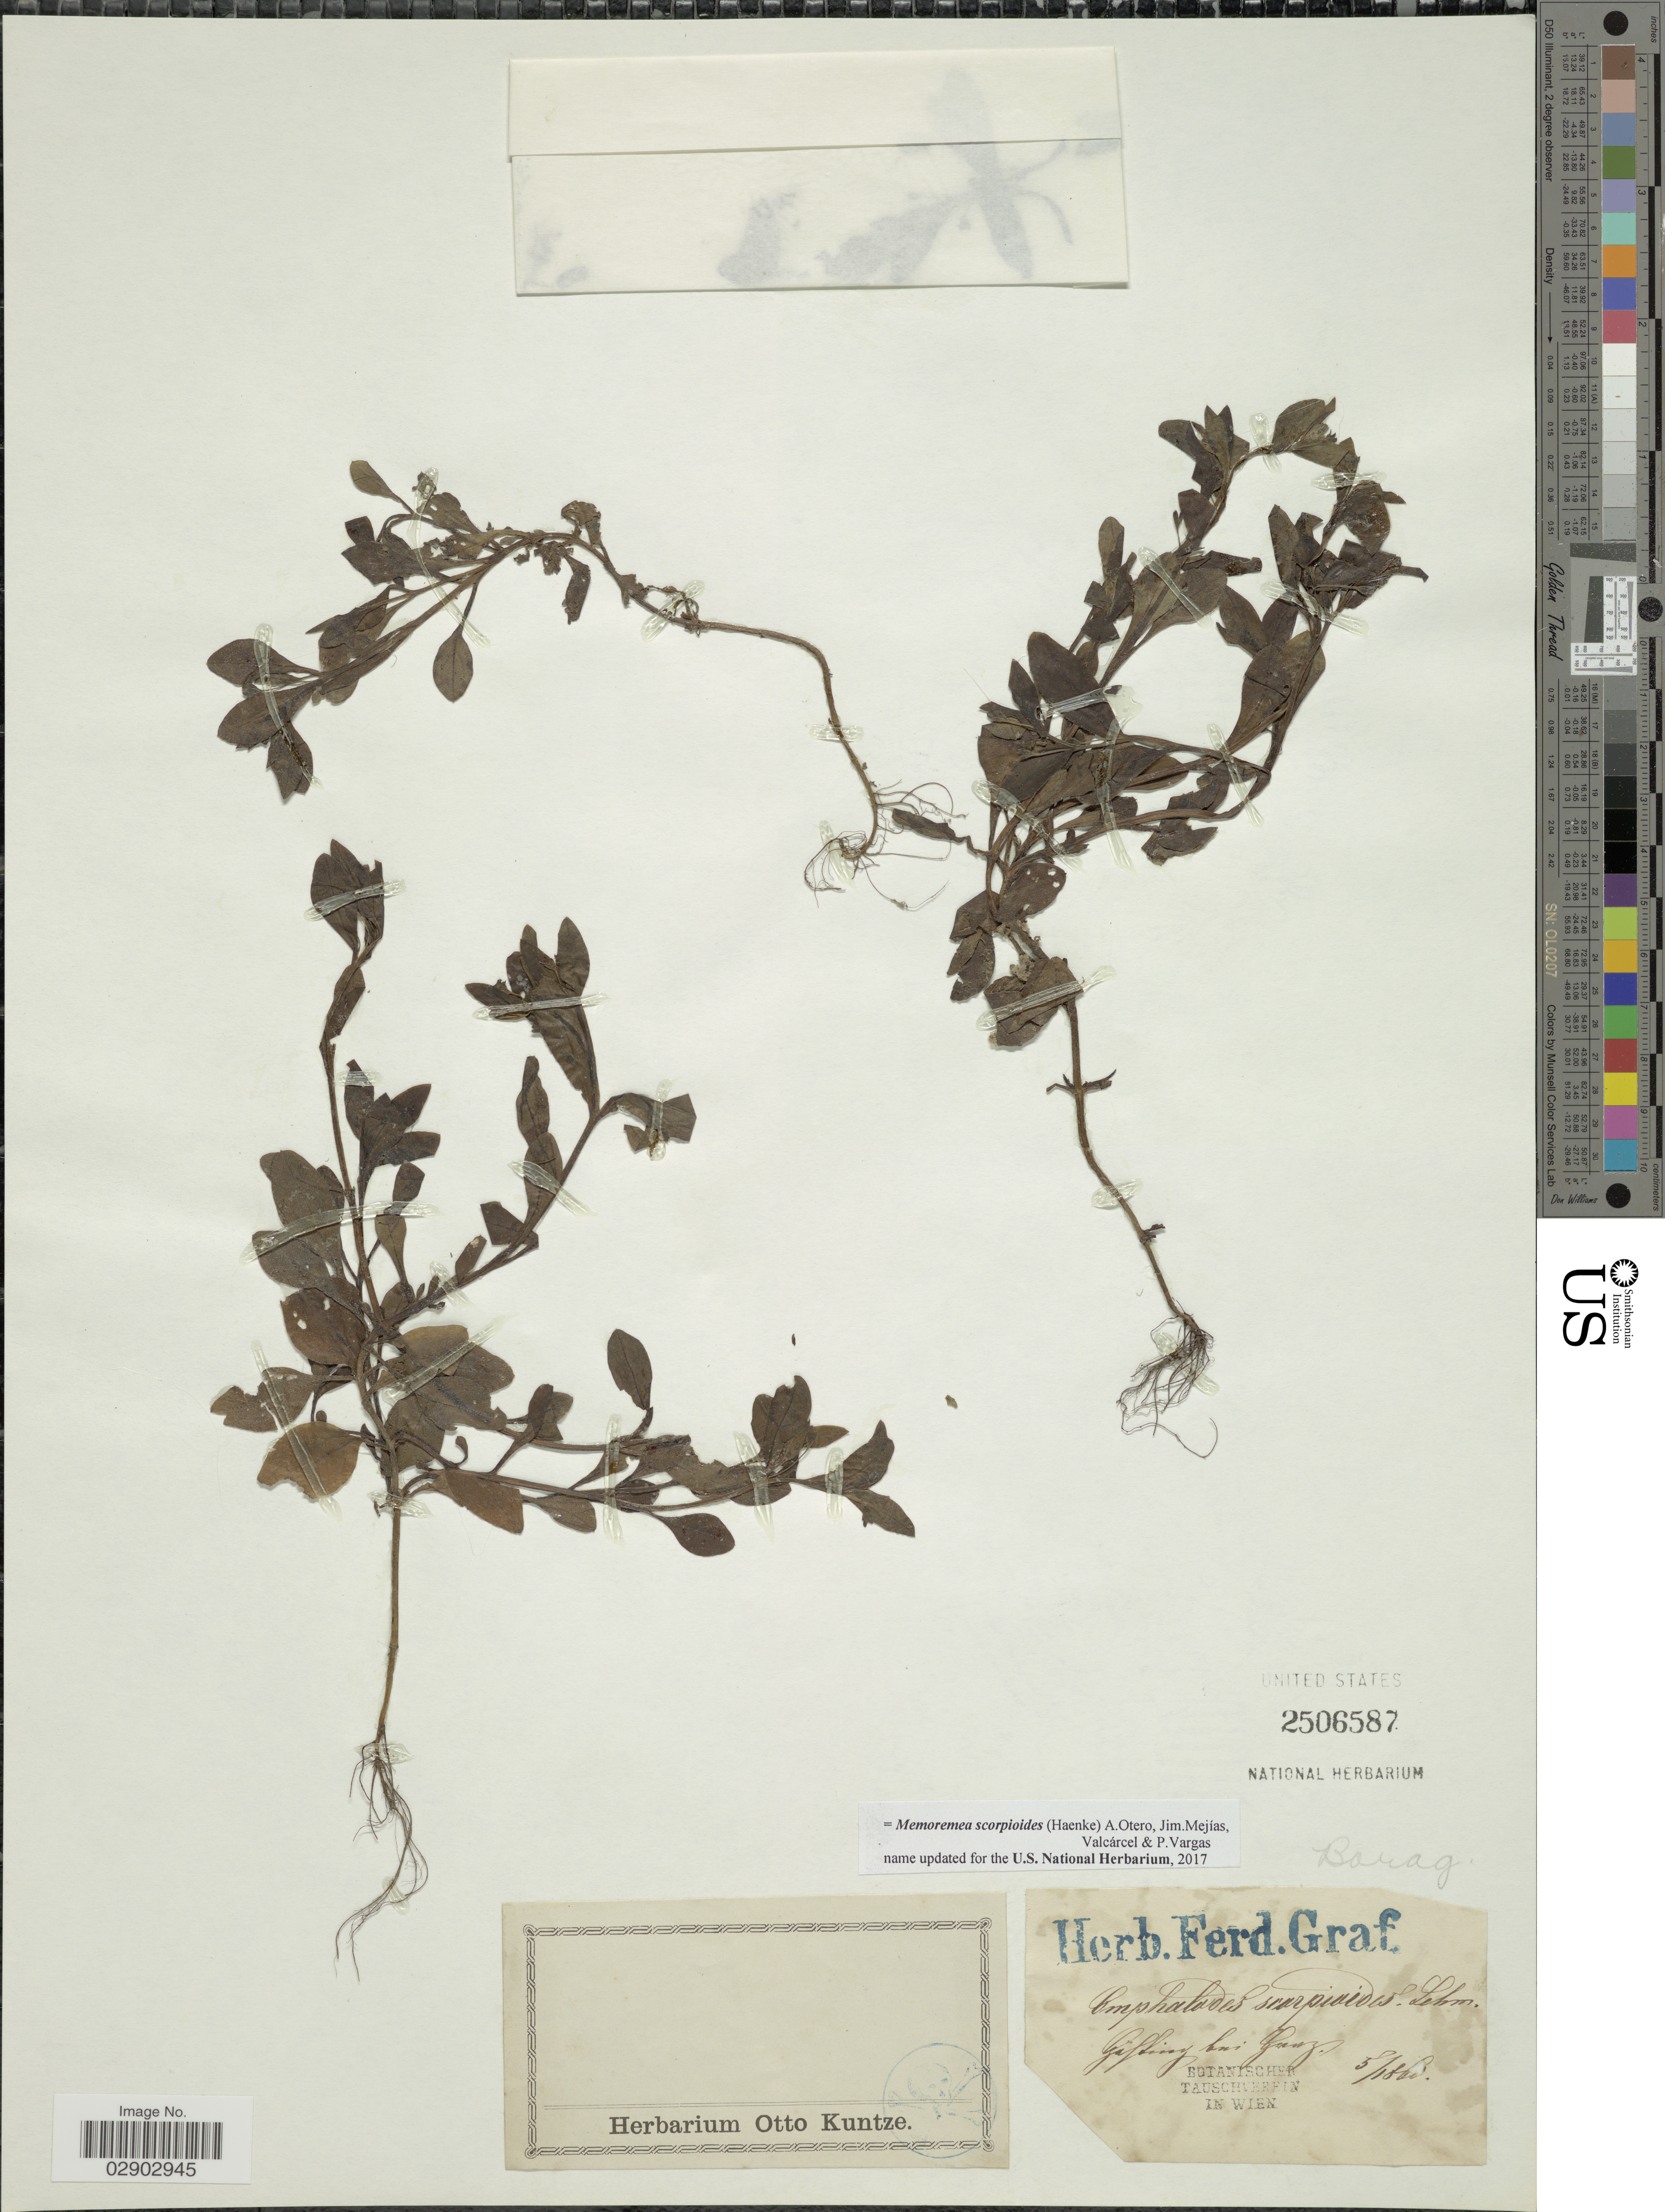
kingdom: Plantae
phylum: Tracheophyta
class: Magnoliopsida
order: Boraginales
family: Boraginaceae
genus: Memoremea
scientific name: Memoremea scorpioides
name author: (Haenke) A.Otero et al.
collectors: Ex herb. Ferd. Graf.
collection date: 1860-05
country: Austria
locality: Gasting bei Graz.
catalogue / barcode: US 2506587